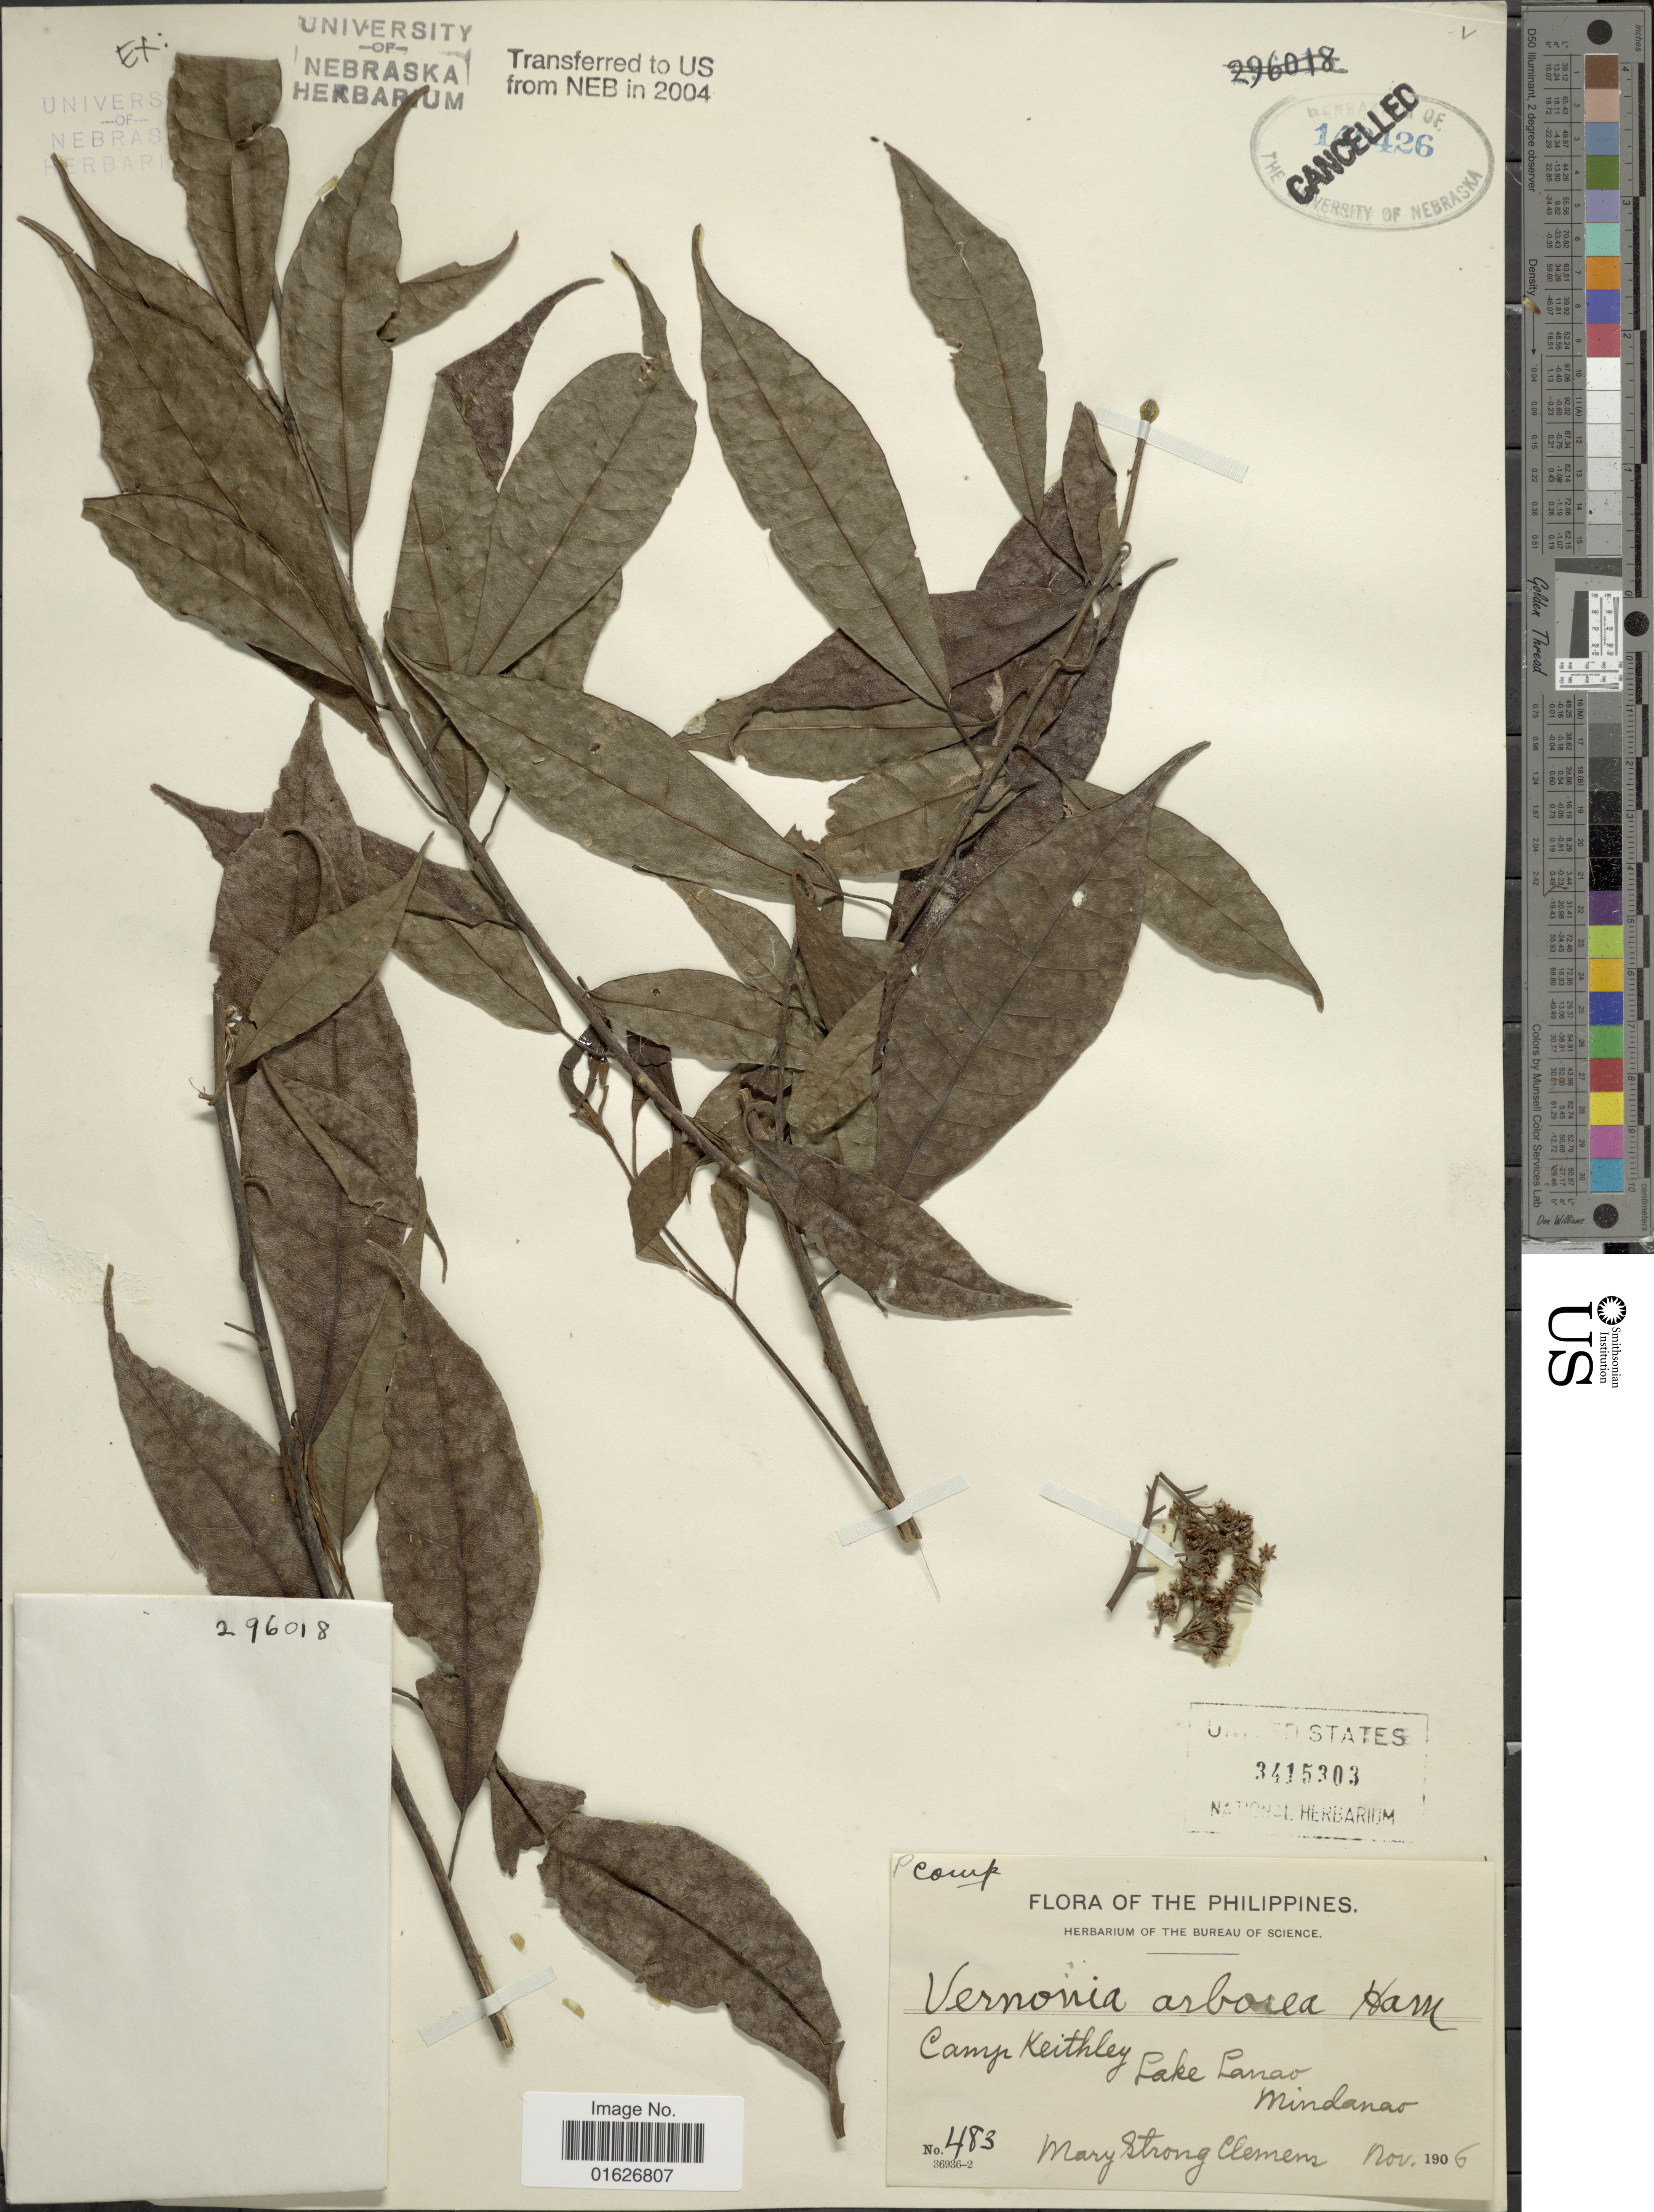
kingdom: Plantae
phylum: Tracheophyta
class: Magnoliopsida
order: Asterales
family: Asteraceae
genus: Strobocalyx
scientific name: Strobocalyx arborea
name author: (Buch.-Ham.) Sch. Bip.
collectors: M. S. Clemens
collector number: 483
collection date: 1906-11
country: Philippines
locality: Camp Keithley, Lake Lanao, Mindanao.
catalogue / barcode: US 3415303